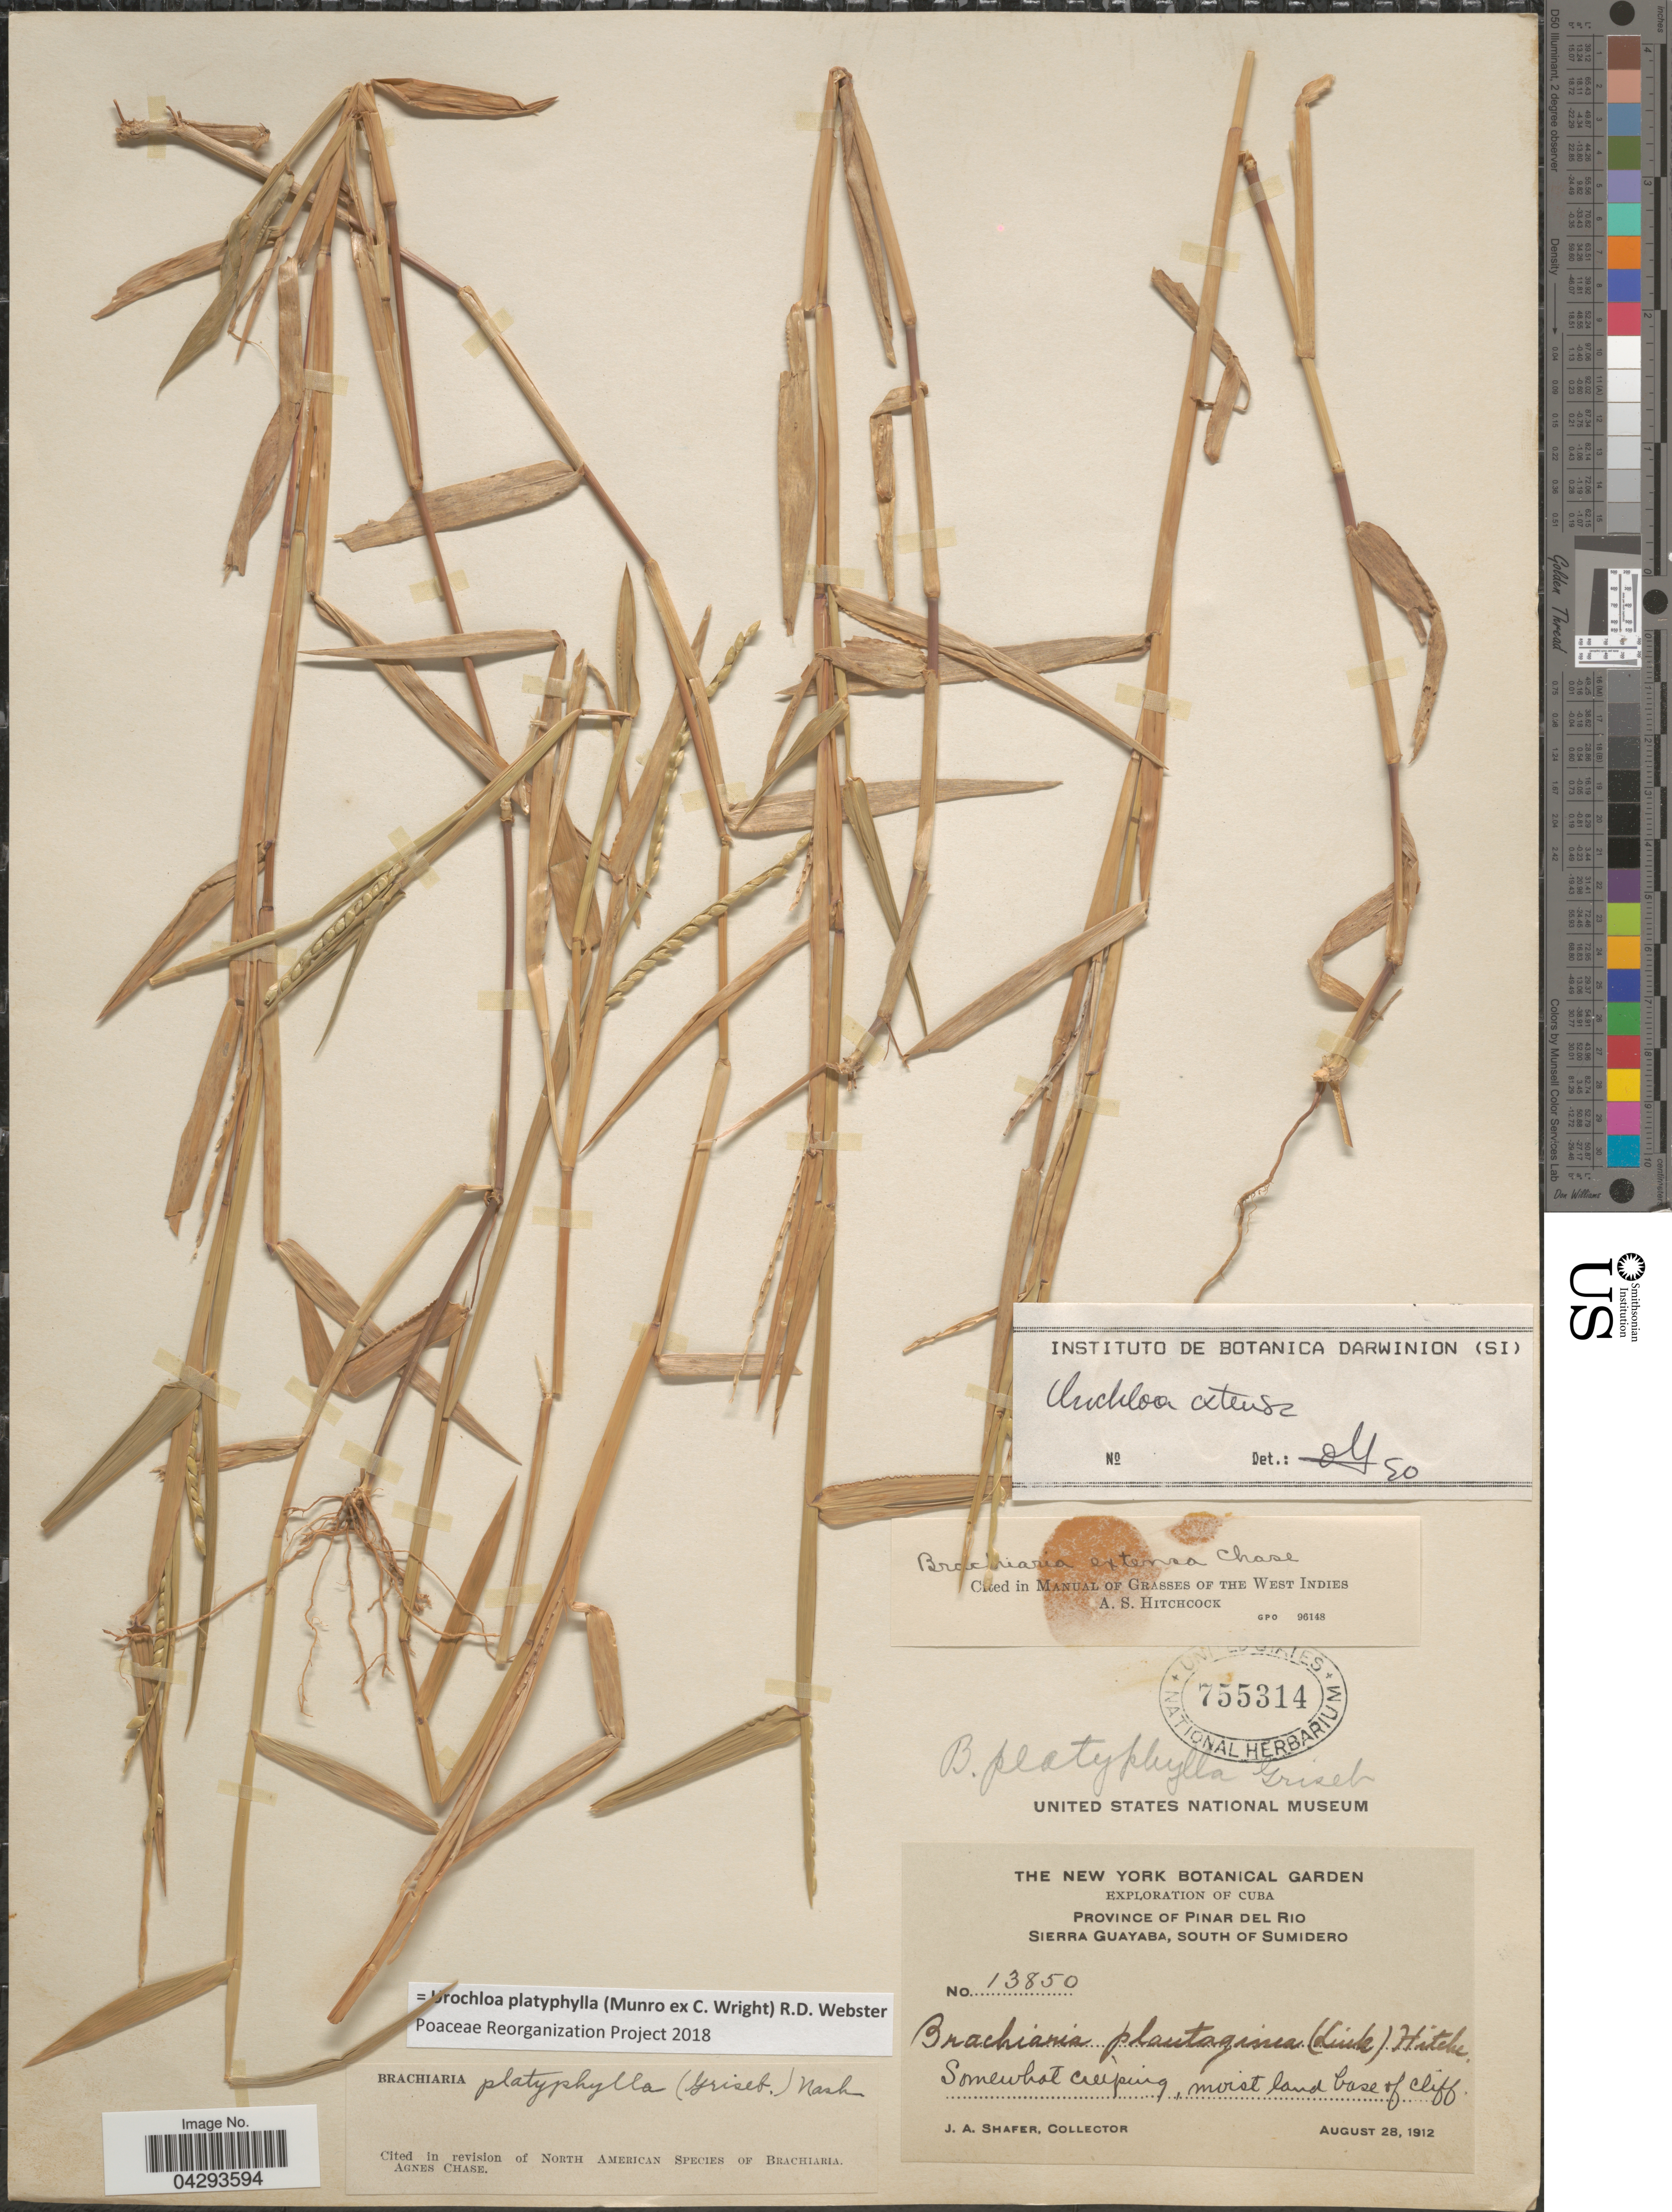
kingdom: Plantae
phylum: Tracheophyta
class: Liliopsida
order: Poales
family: Poaceae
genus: Urochloa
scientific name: Urochloa platyphylla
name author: (Munro ex C. Wright) R.D. Webster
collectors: J. A. Shafer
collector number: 13850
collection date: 1912-08-28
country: Cuba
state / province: Pinar del Río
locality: Exploration of Cuba. Sierra Guayaba, South of Sumidero.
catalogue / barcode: US 755314